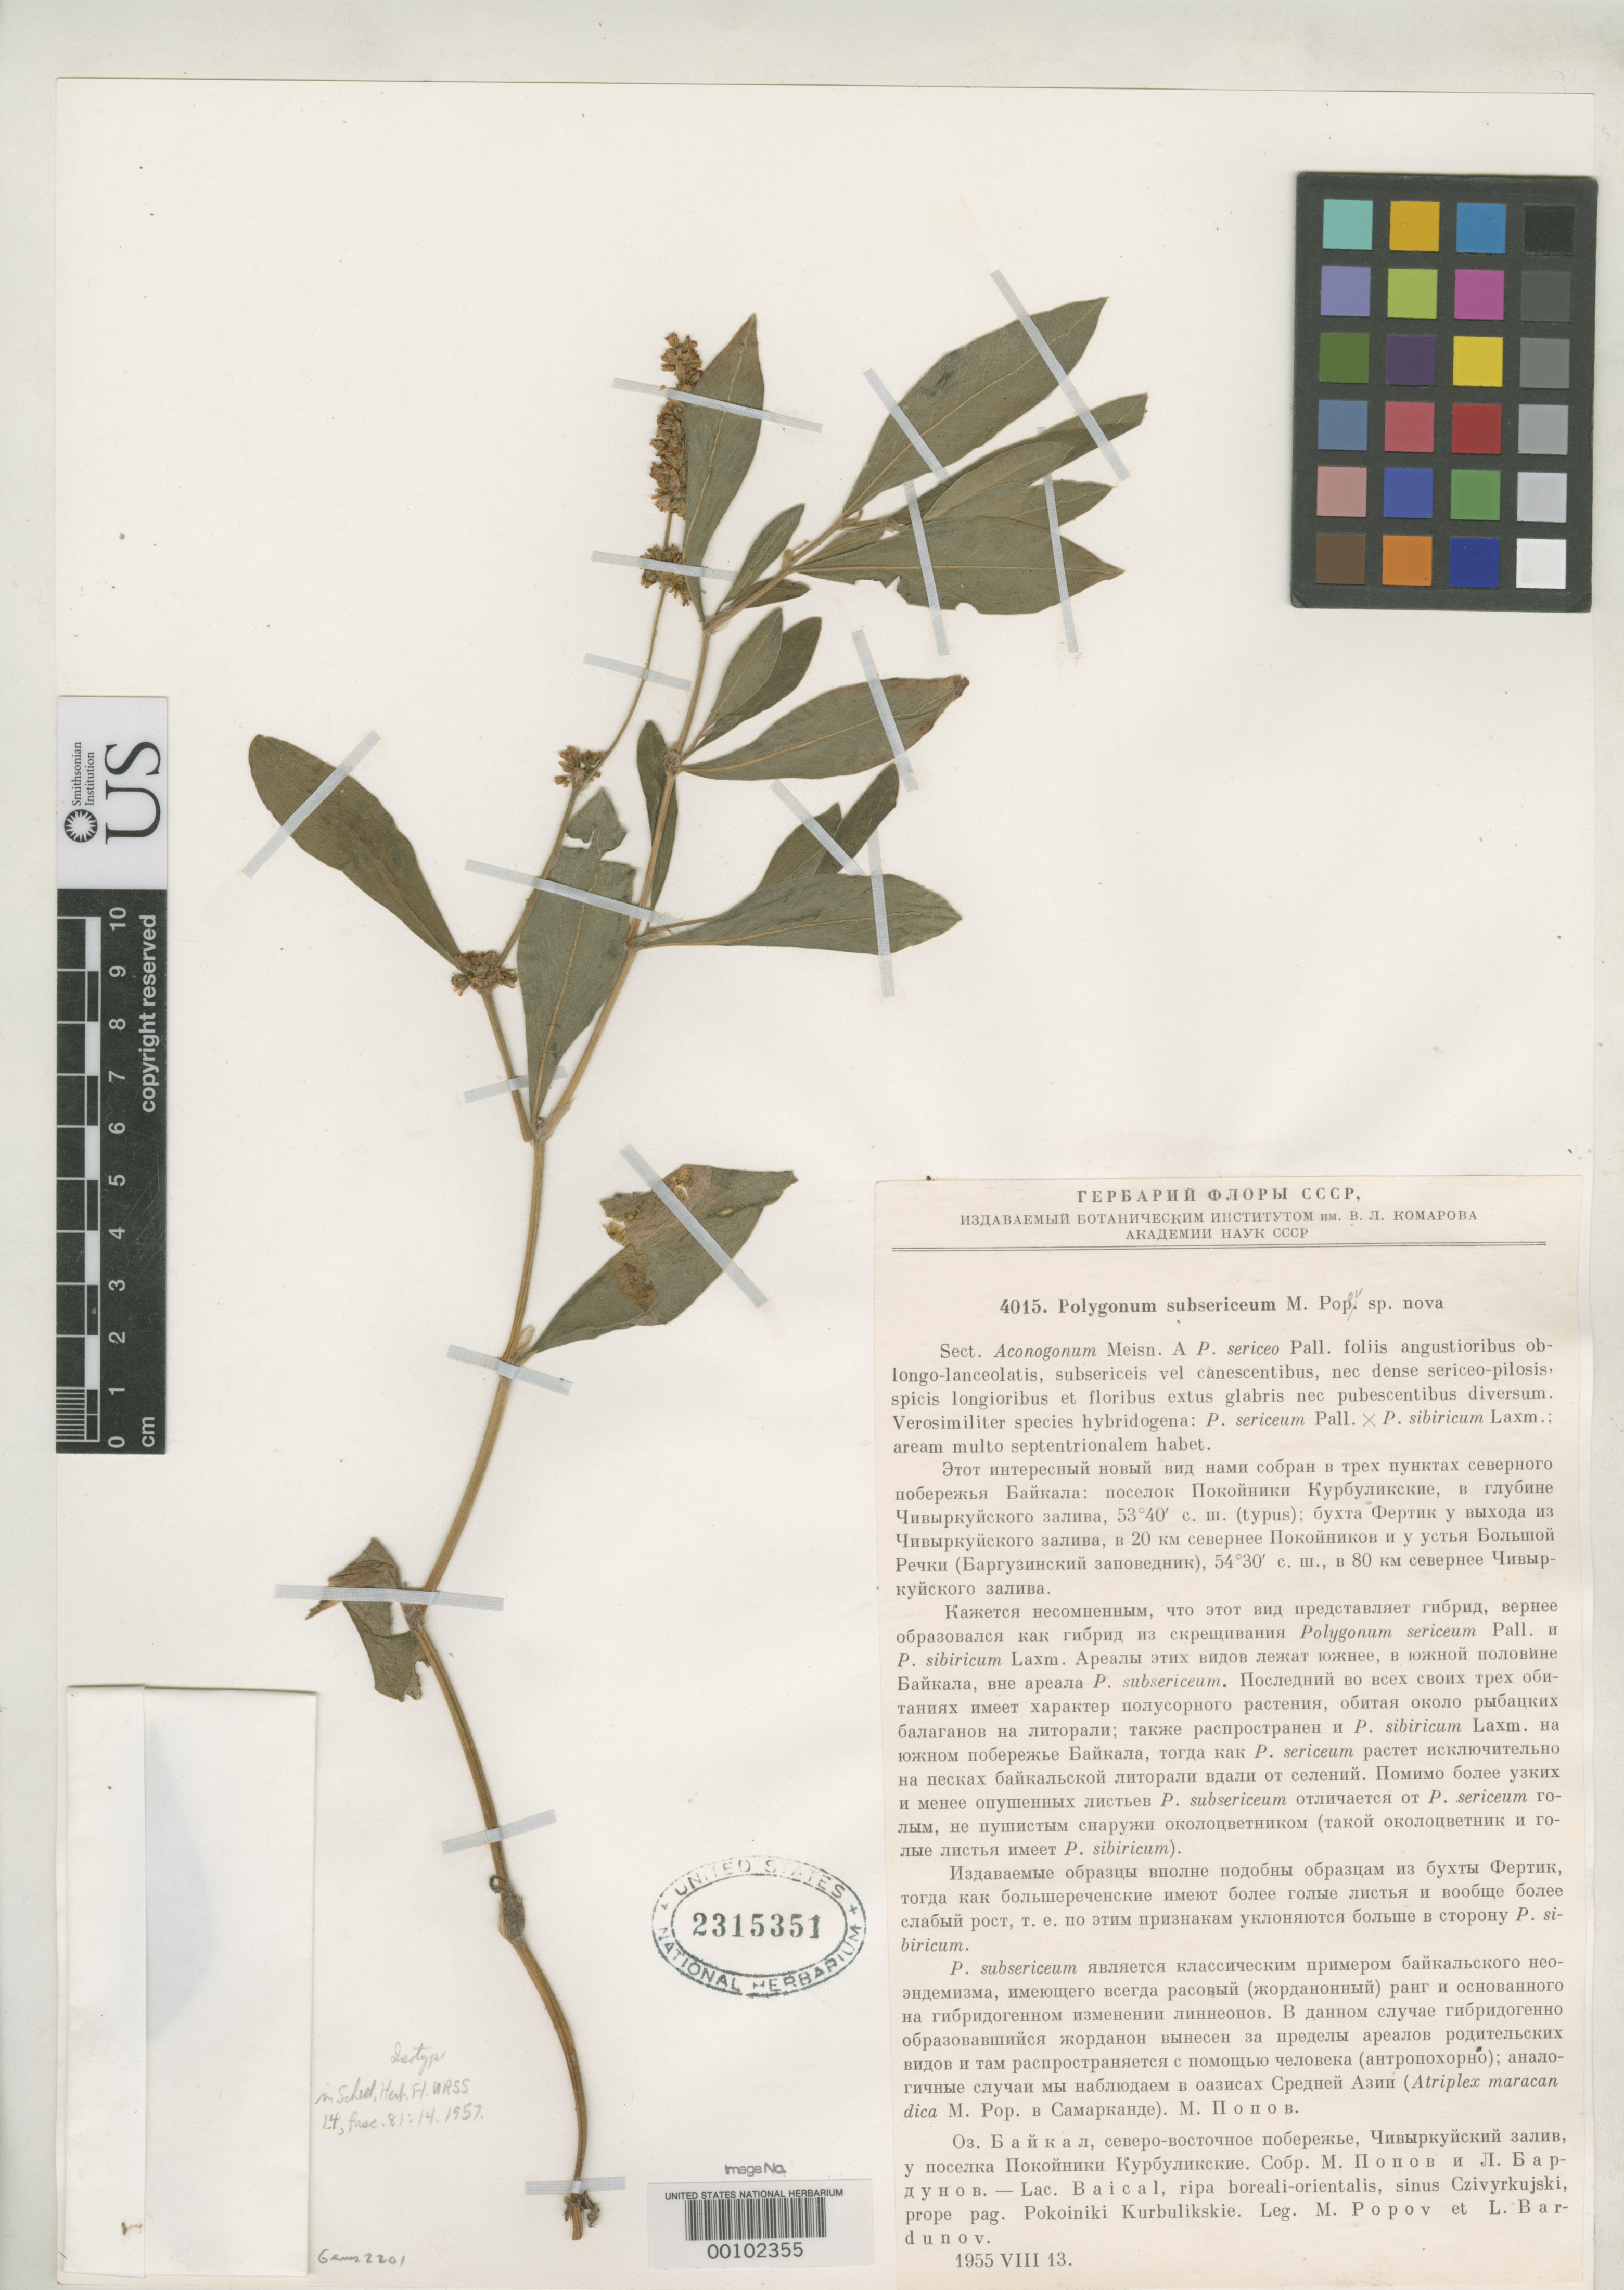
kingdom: Plantae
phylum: Tracheophyta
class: Magnoliopsida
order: Caryophyllales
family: Polygonaceae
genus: Polygonum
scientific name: Polygonum subsericeum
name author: Popov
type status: Isotype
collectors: M. Popov & L. Bardunov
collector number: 4015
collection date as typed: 13 Aug 1955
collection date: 1955-08-13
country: Russian Federation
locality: Baikal Lake.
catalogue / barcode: US 2315351